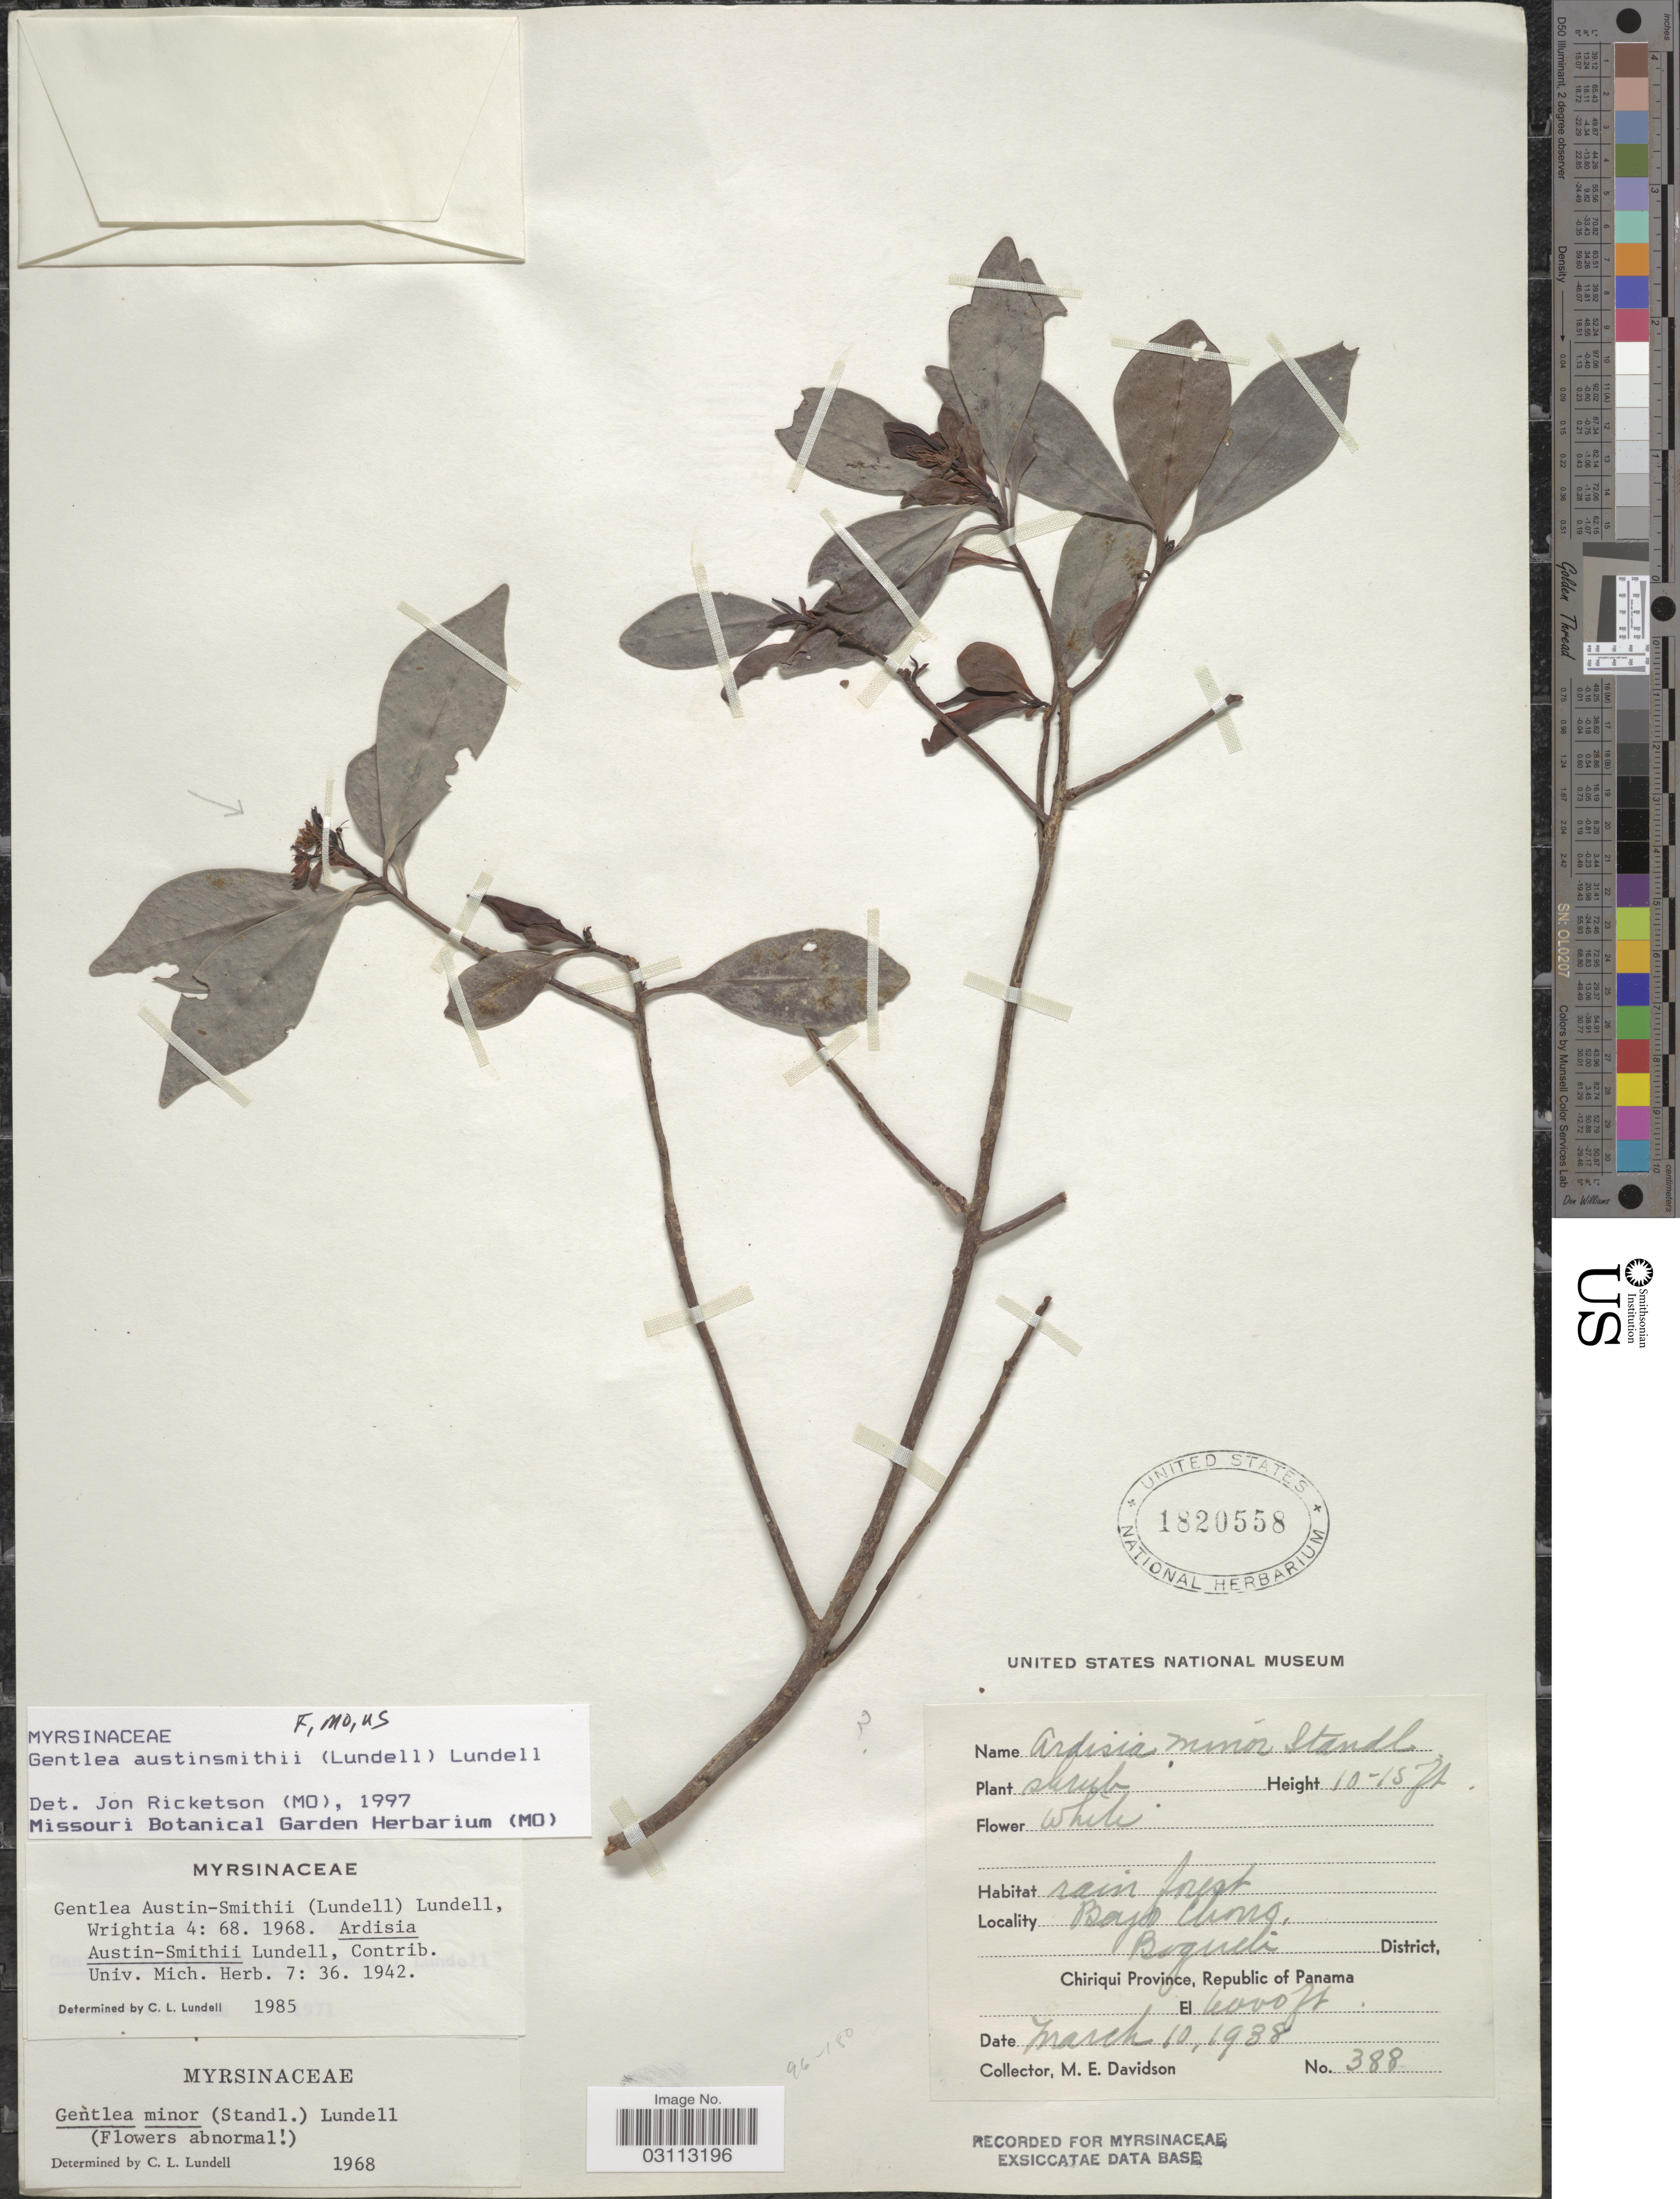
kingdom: Plantae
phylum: Tracheophyta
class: Magnoliopsida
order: Ericales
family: Primulaceae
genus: Gentlea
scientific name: Gentlea austin-smithii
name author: (Lundell) Lundell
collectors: M. E. Davidson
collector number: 388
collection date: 1938-03-10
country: Panama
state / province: Chiriqui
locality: Bajo Chorro. Boquete District, Chiriqui Province, Republic of Panama.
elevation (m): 1829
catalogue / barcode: US 1820558